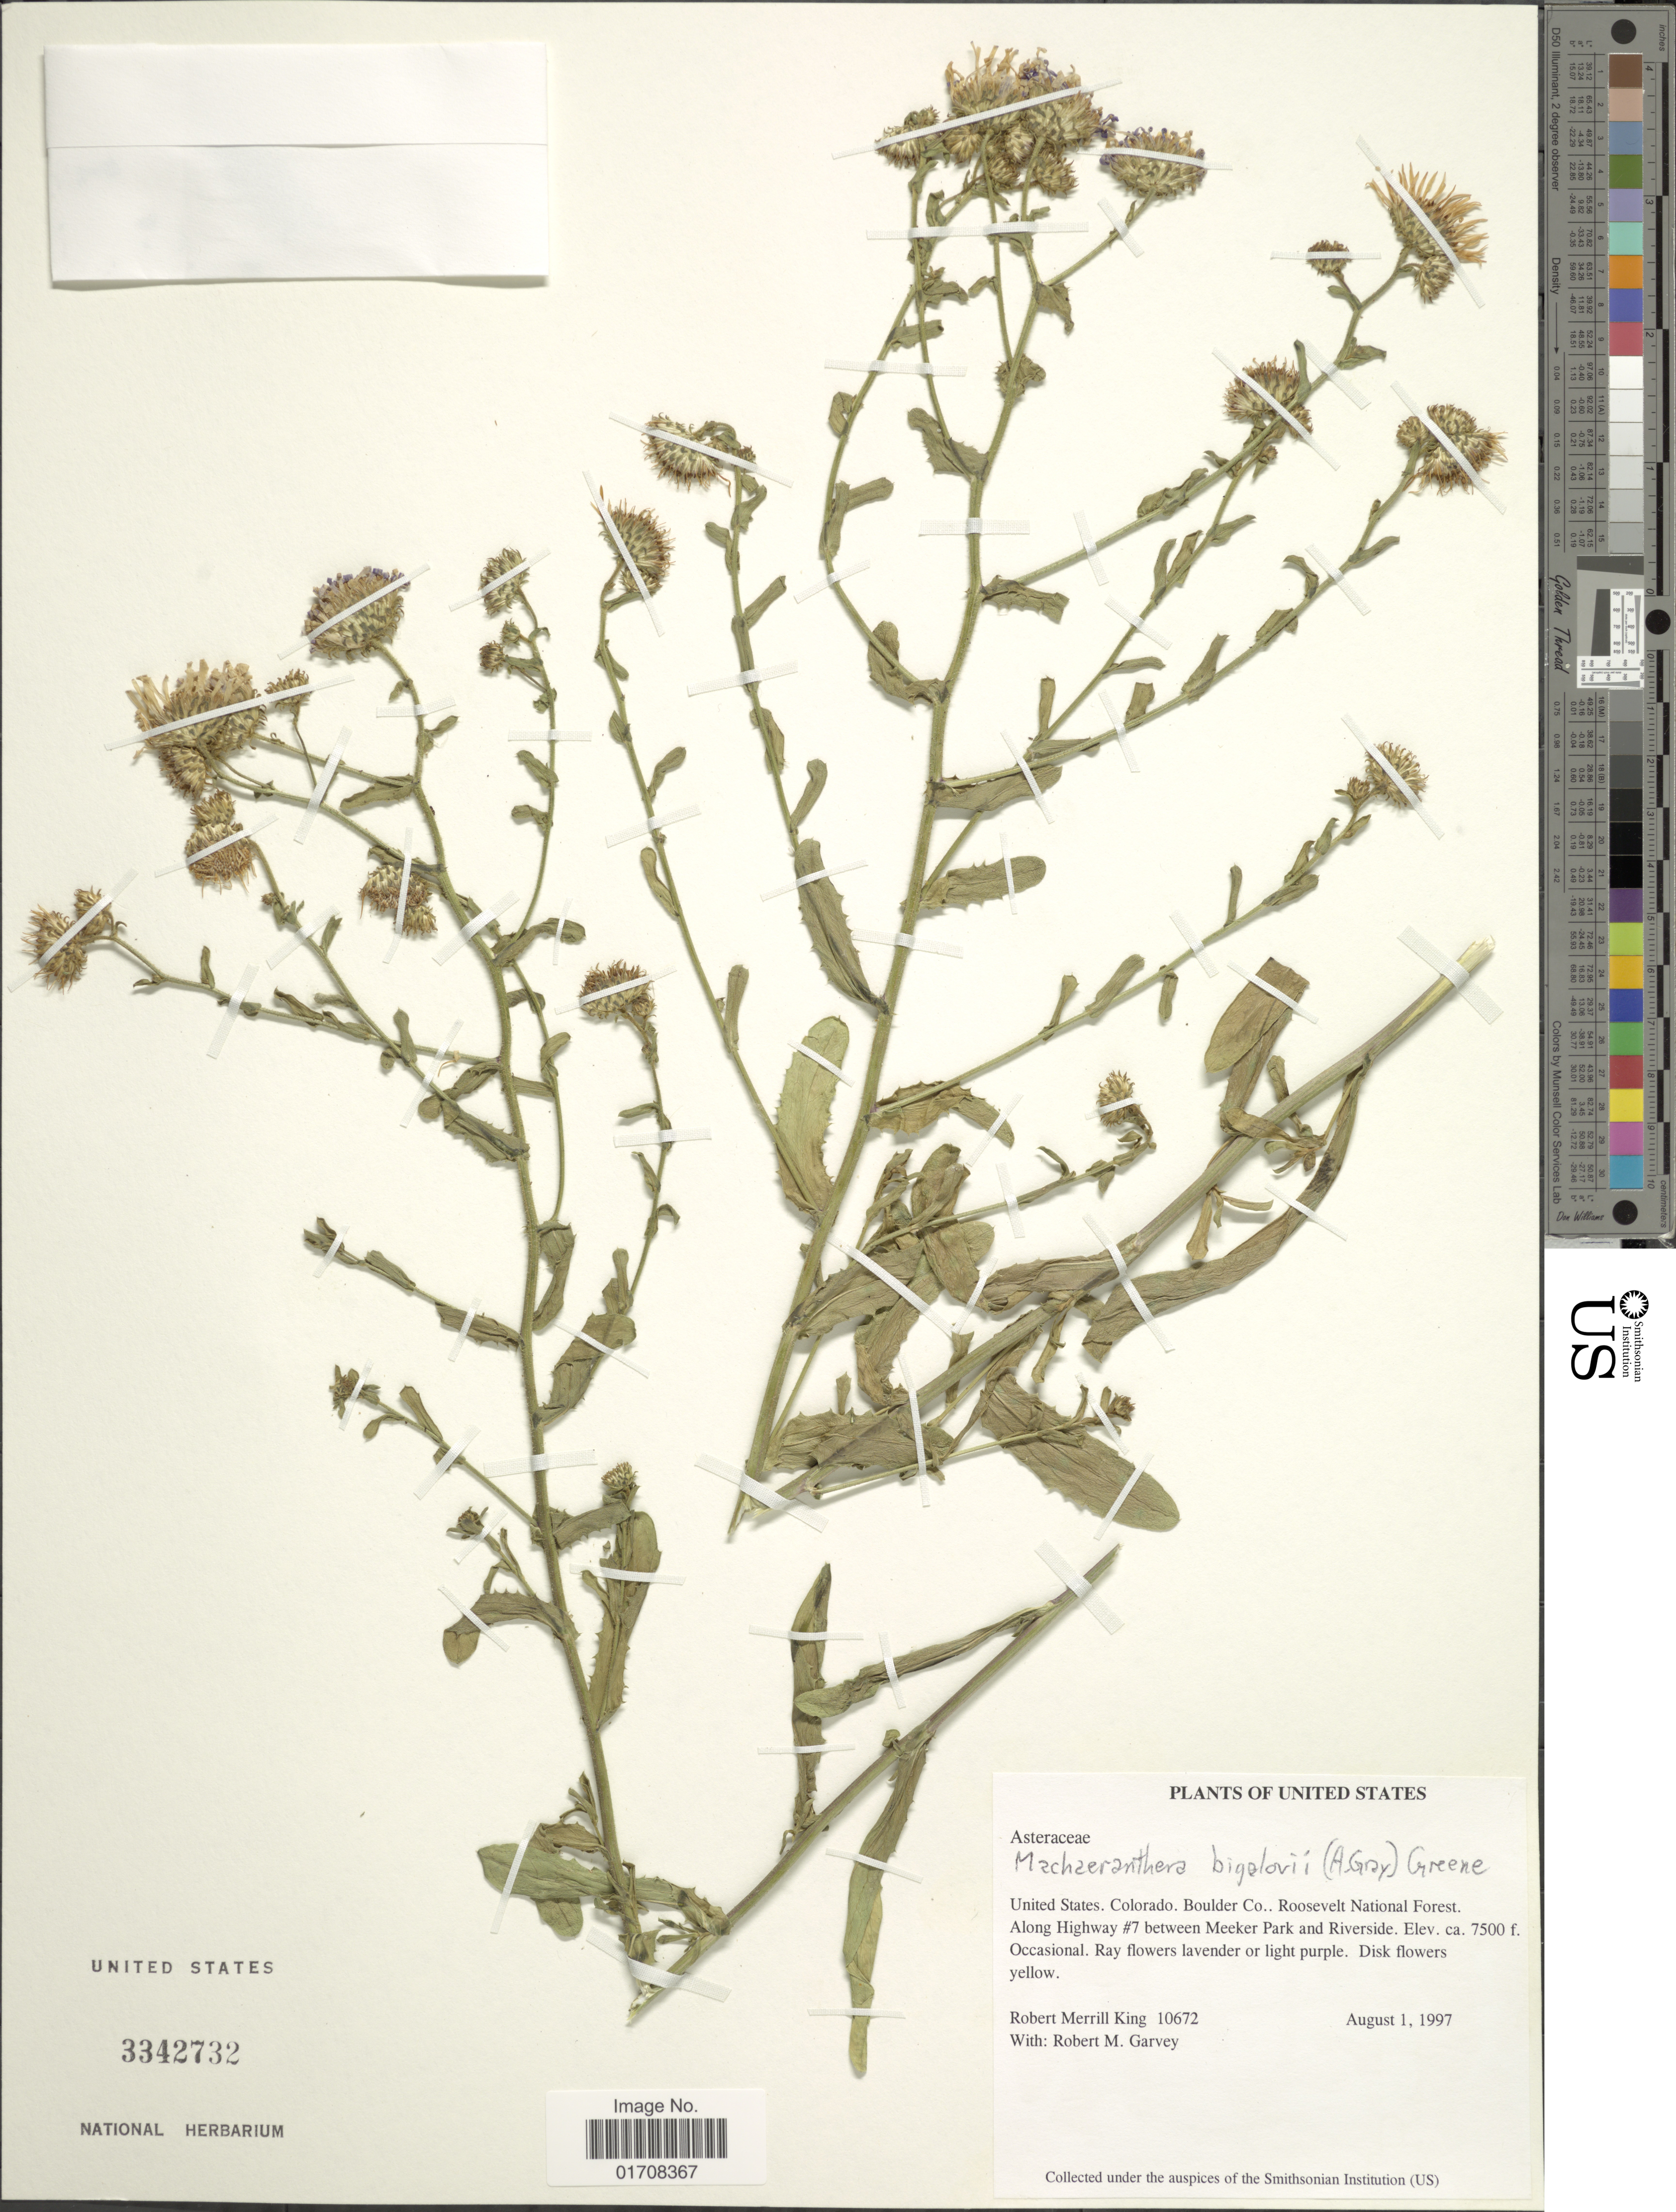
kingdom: Plantae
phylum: Tracheophyta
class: Magnoliopsida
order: Asterales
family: Asteraceae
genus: Machaeranthera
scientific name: Machaeranthera bigelovii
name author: (A. Gray) Greene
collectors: R. M. King & R. Garvey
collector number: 10672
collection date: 1997-08-01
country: United States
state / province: Colorado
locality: Boulder Co., Roosevelt National Forest, along Highway #7 between Meeker Park and Riverside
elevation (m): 2286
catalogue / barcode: US 3342732